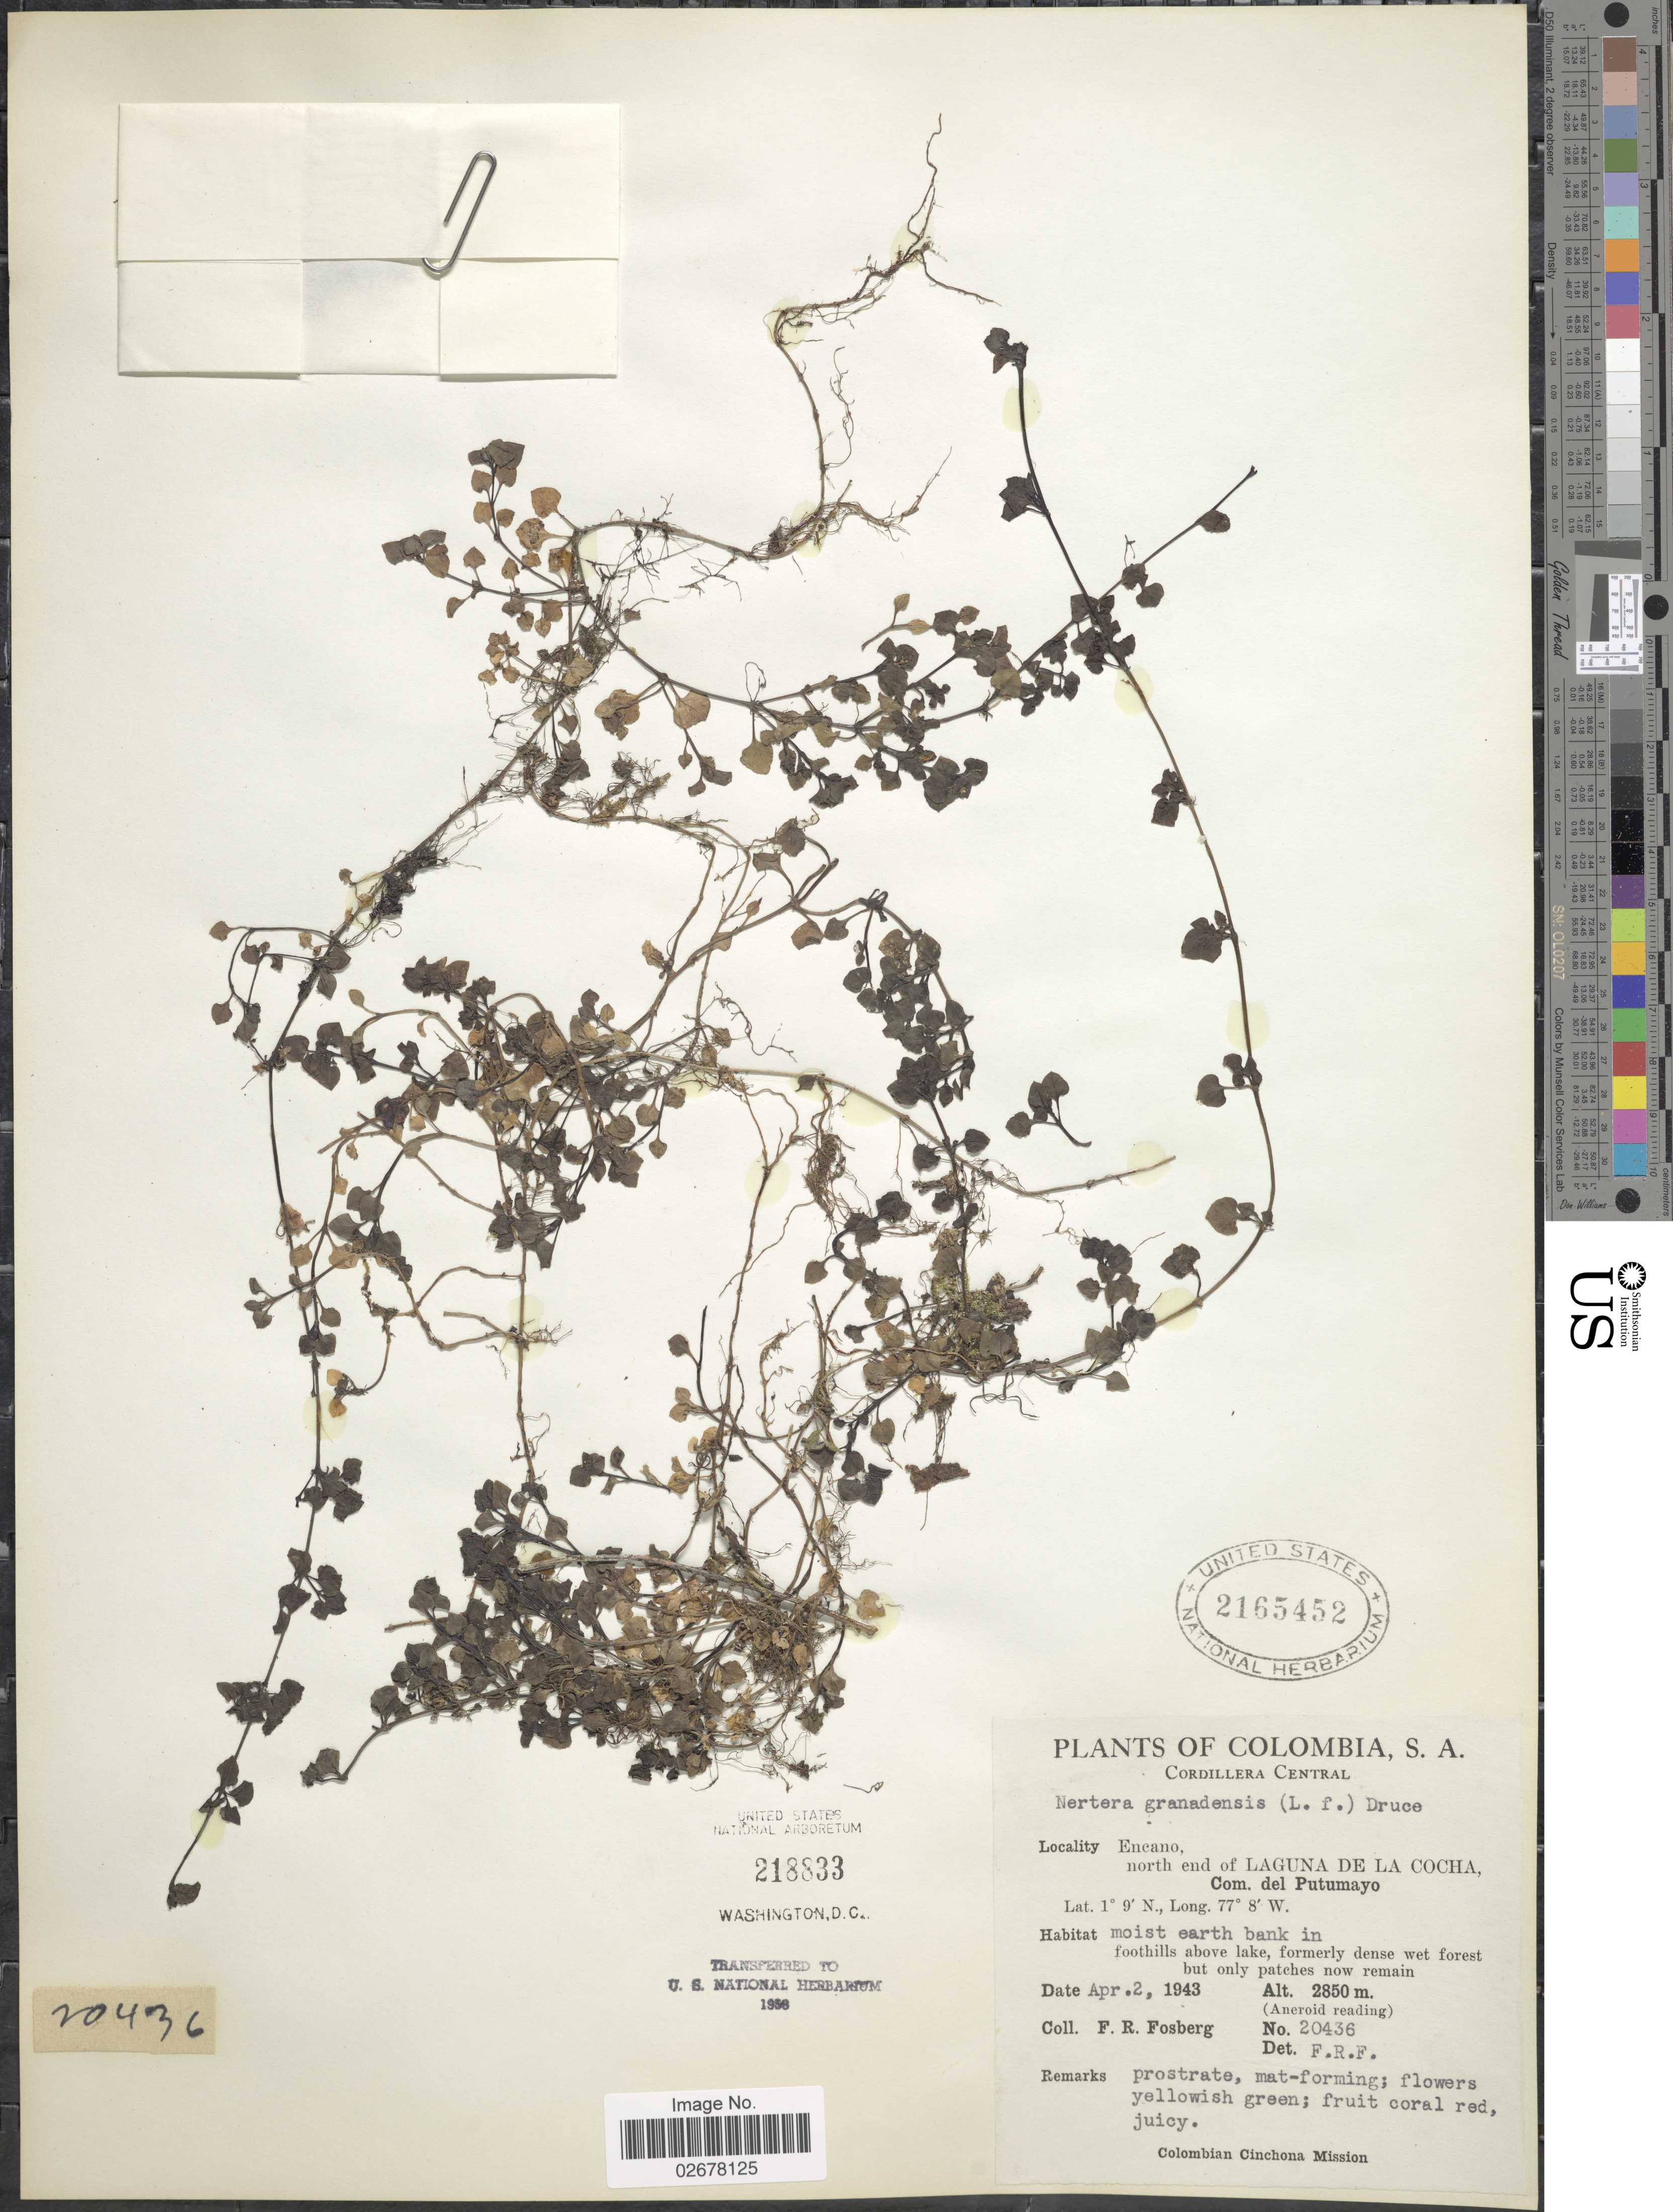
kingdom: Plantae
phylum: Tracheophyta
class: Magnoliopsida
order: Gentianales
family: Rubiaceae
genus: Nertera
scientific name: Nertera depressa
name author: Banks & Sol. ex Gaertn.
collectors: F. R. Fosberg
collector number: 20436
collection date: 1943-04-02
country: Colombia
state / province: Putumayo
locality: Cordillera Central, Encano, north end of Laguna De la Cocha, Com, del Putumayo, moist earth bank in foothills above lake, formerly dense wet forest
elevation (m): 2850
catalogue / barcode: US 2165452